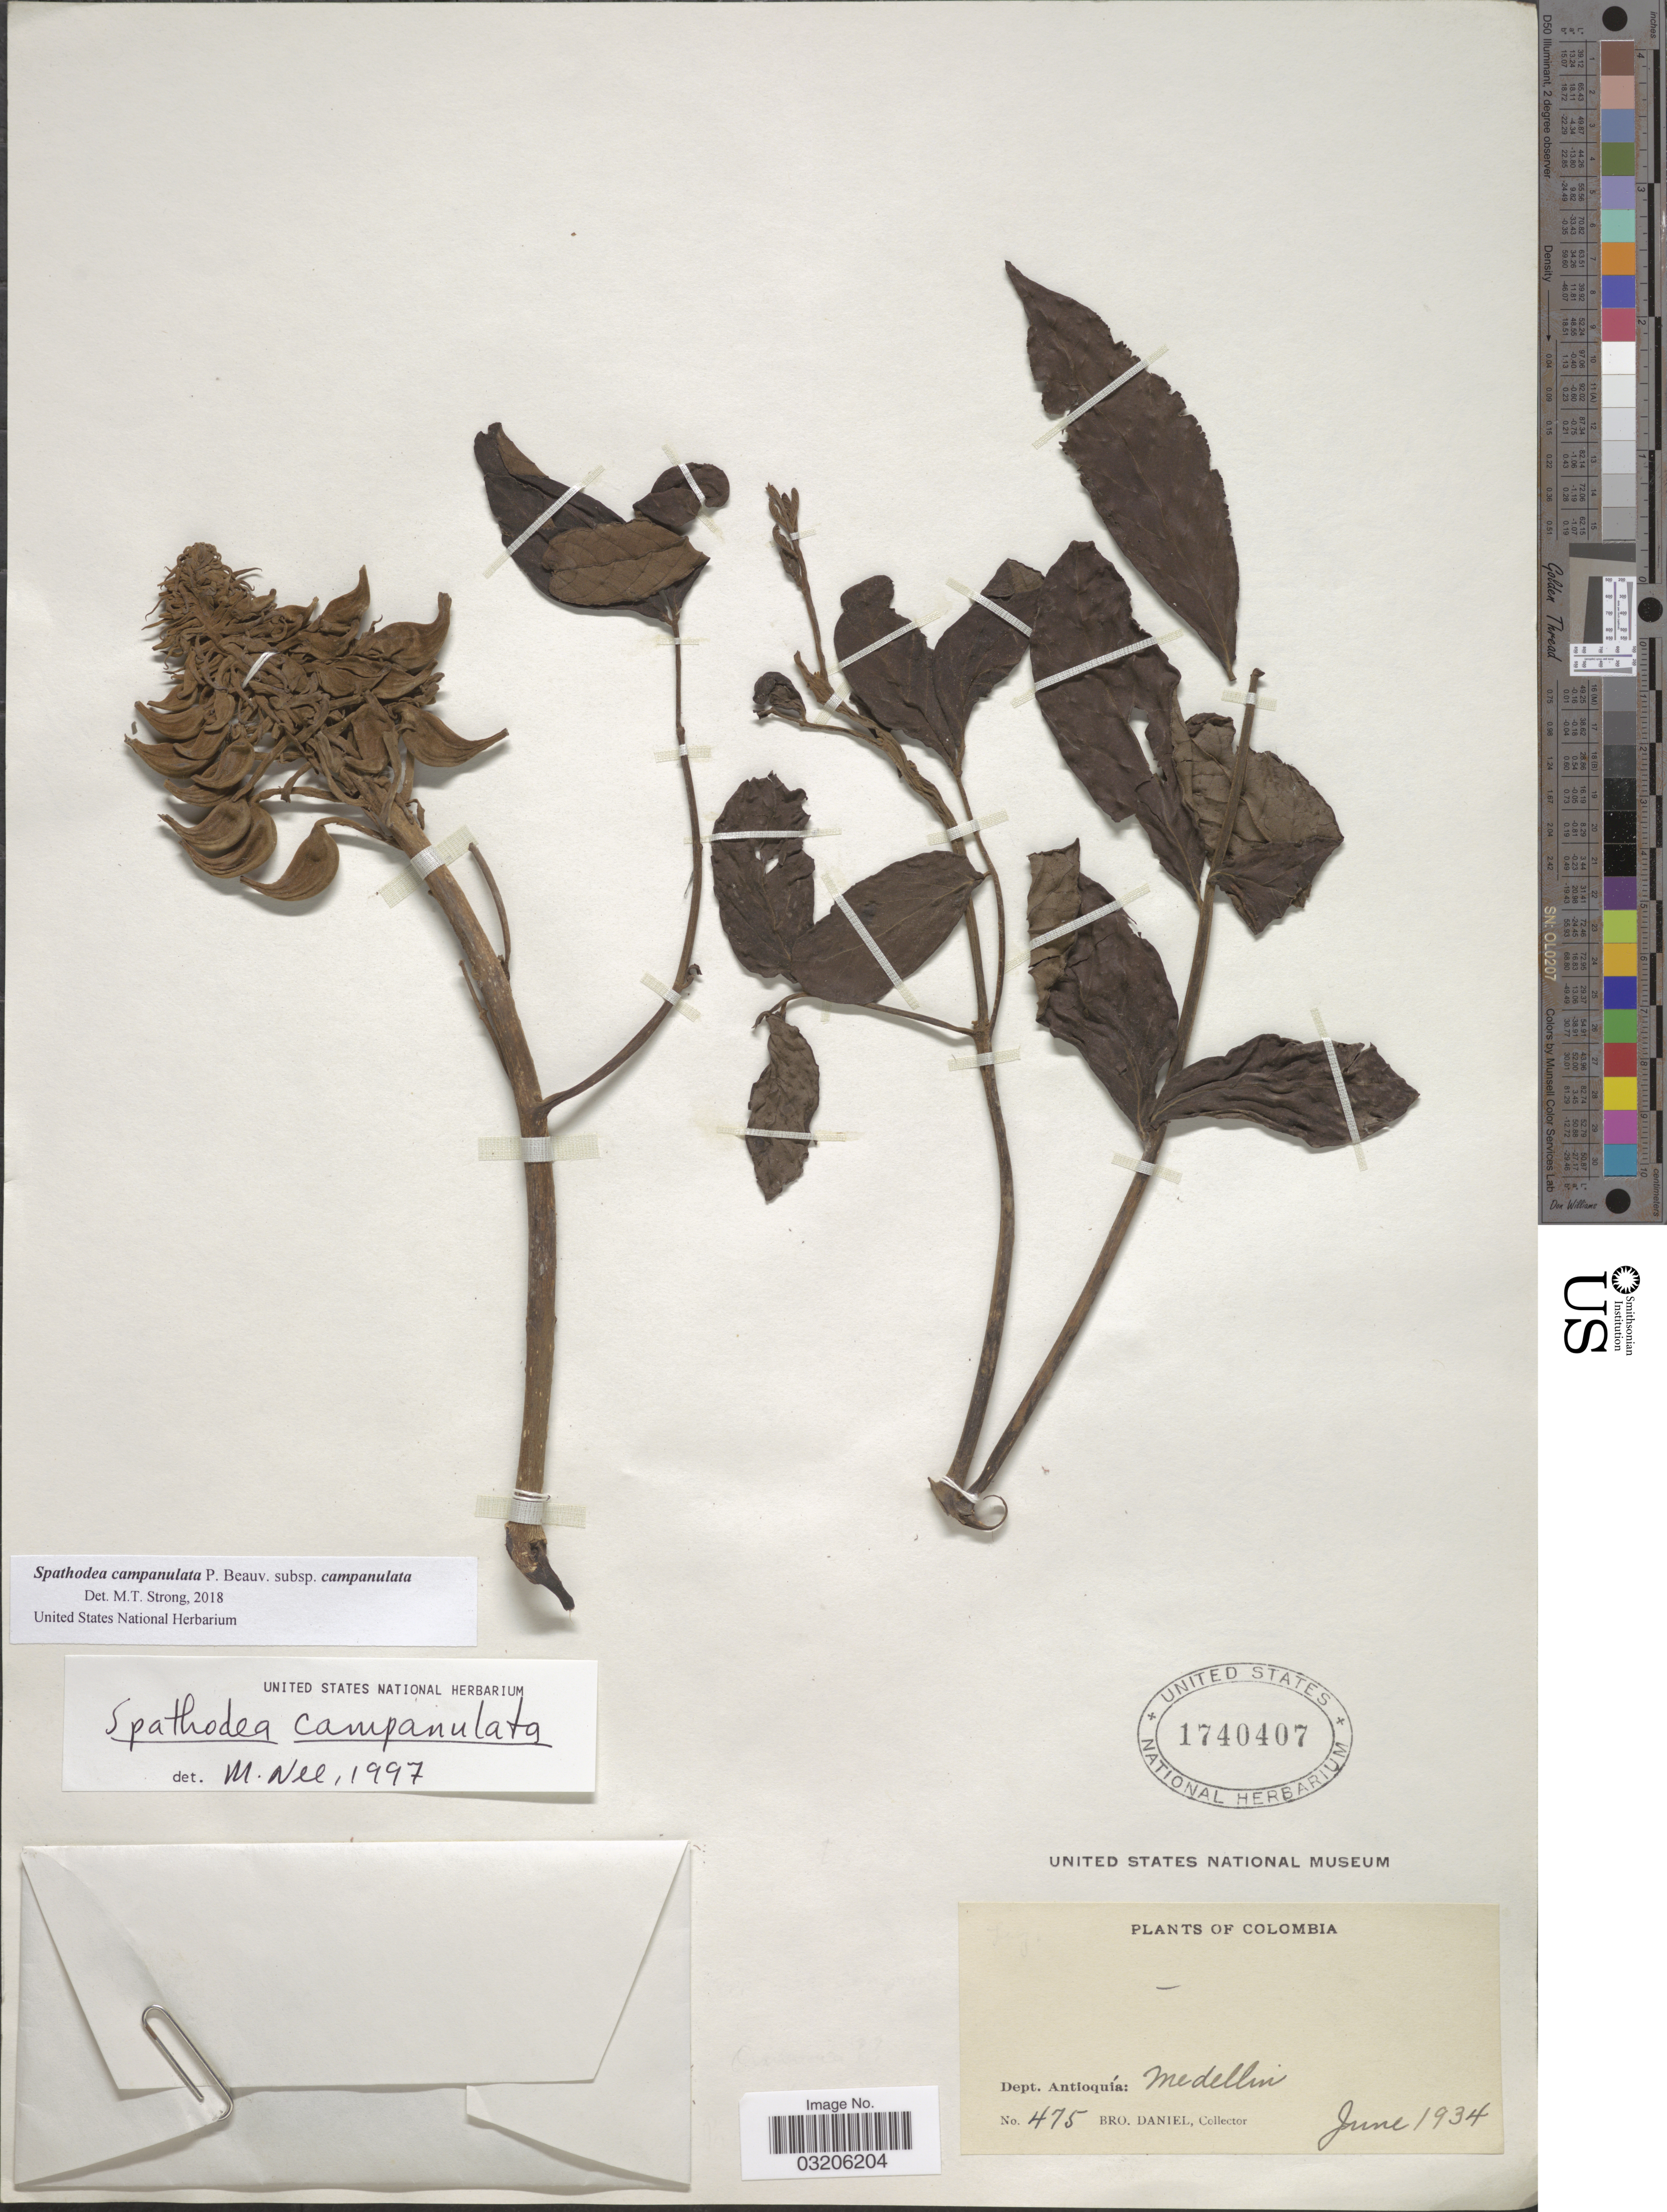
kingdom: Plantae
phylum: Tracheophyta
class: Magnoliopsida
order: Lamiales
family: Bignoniaceae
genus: Spathodea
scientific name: Spathodea campanulata subsp. campanulata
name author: P. Beauv.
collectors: Bro. Daniel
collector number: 475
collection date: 1934-06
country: Colombia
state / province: Antioquia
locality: Dept. Antioquía: Medellin.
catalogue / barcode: US 1740407